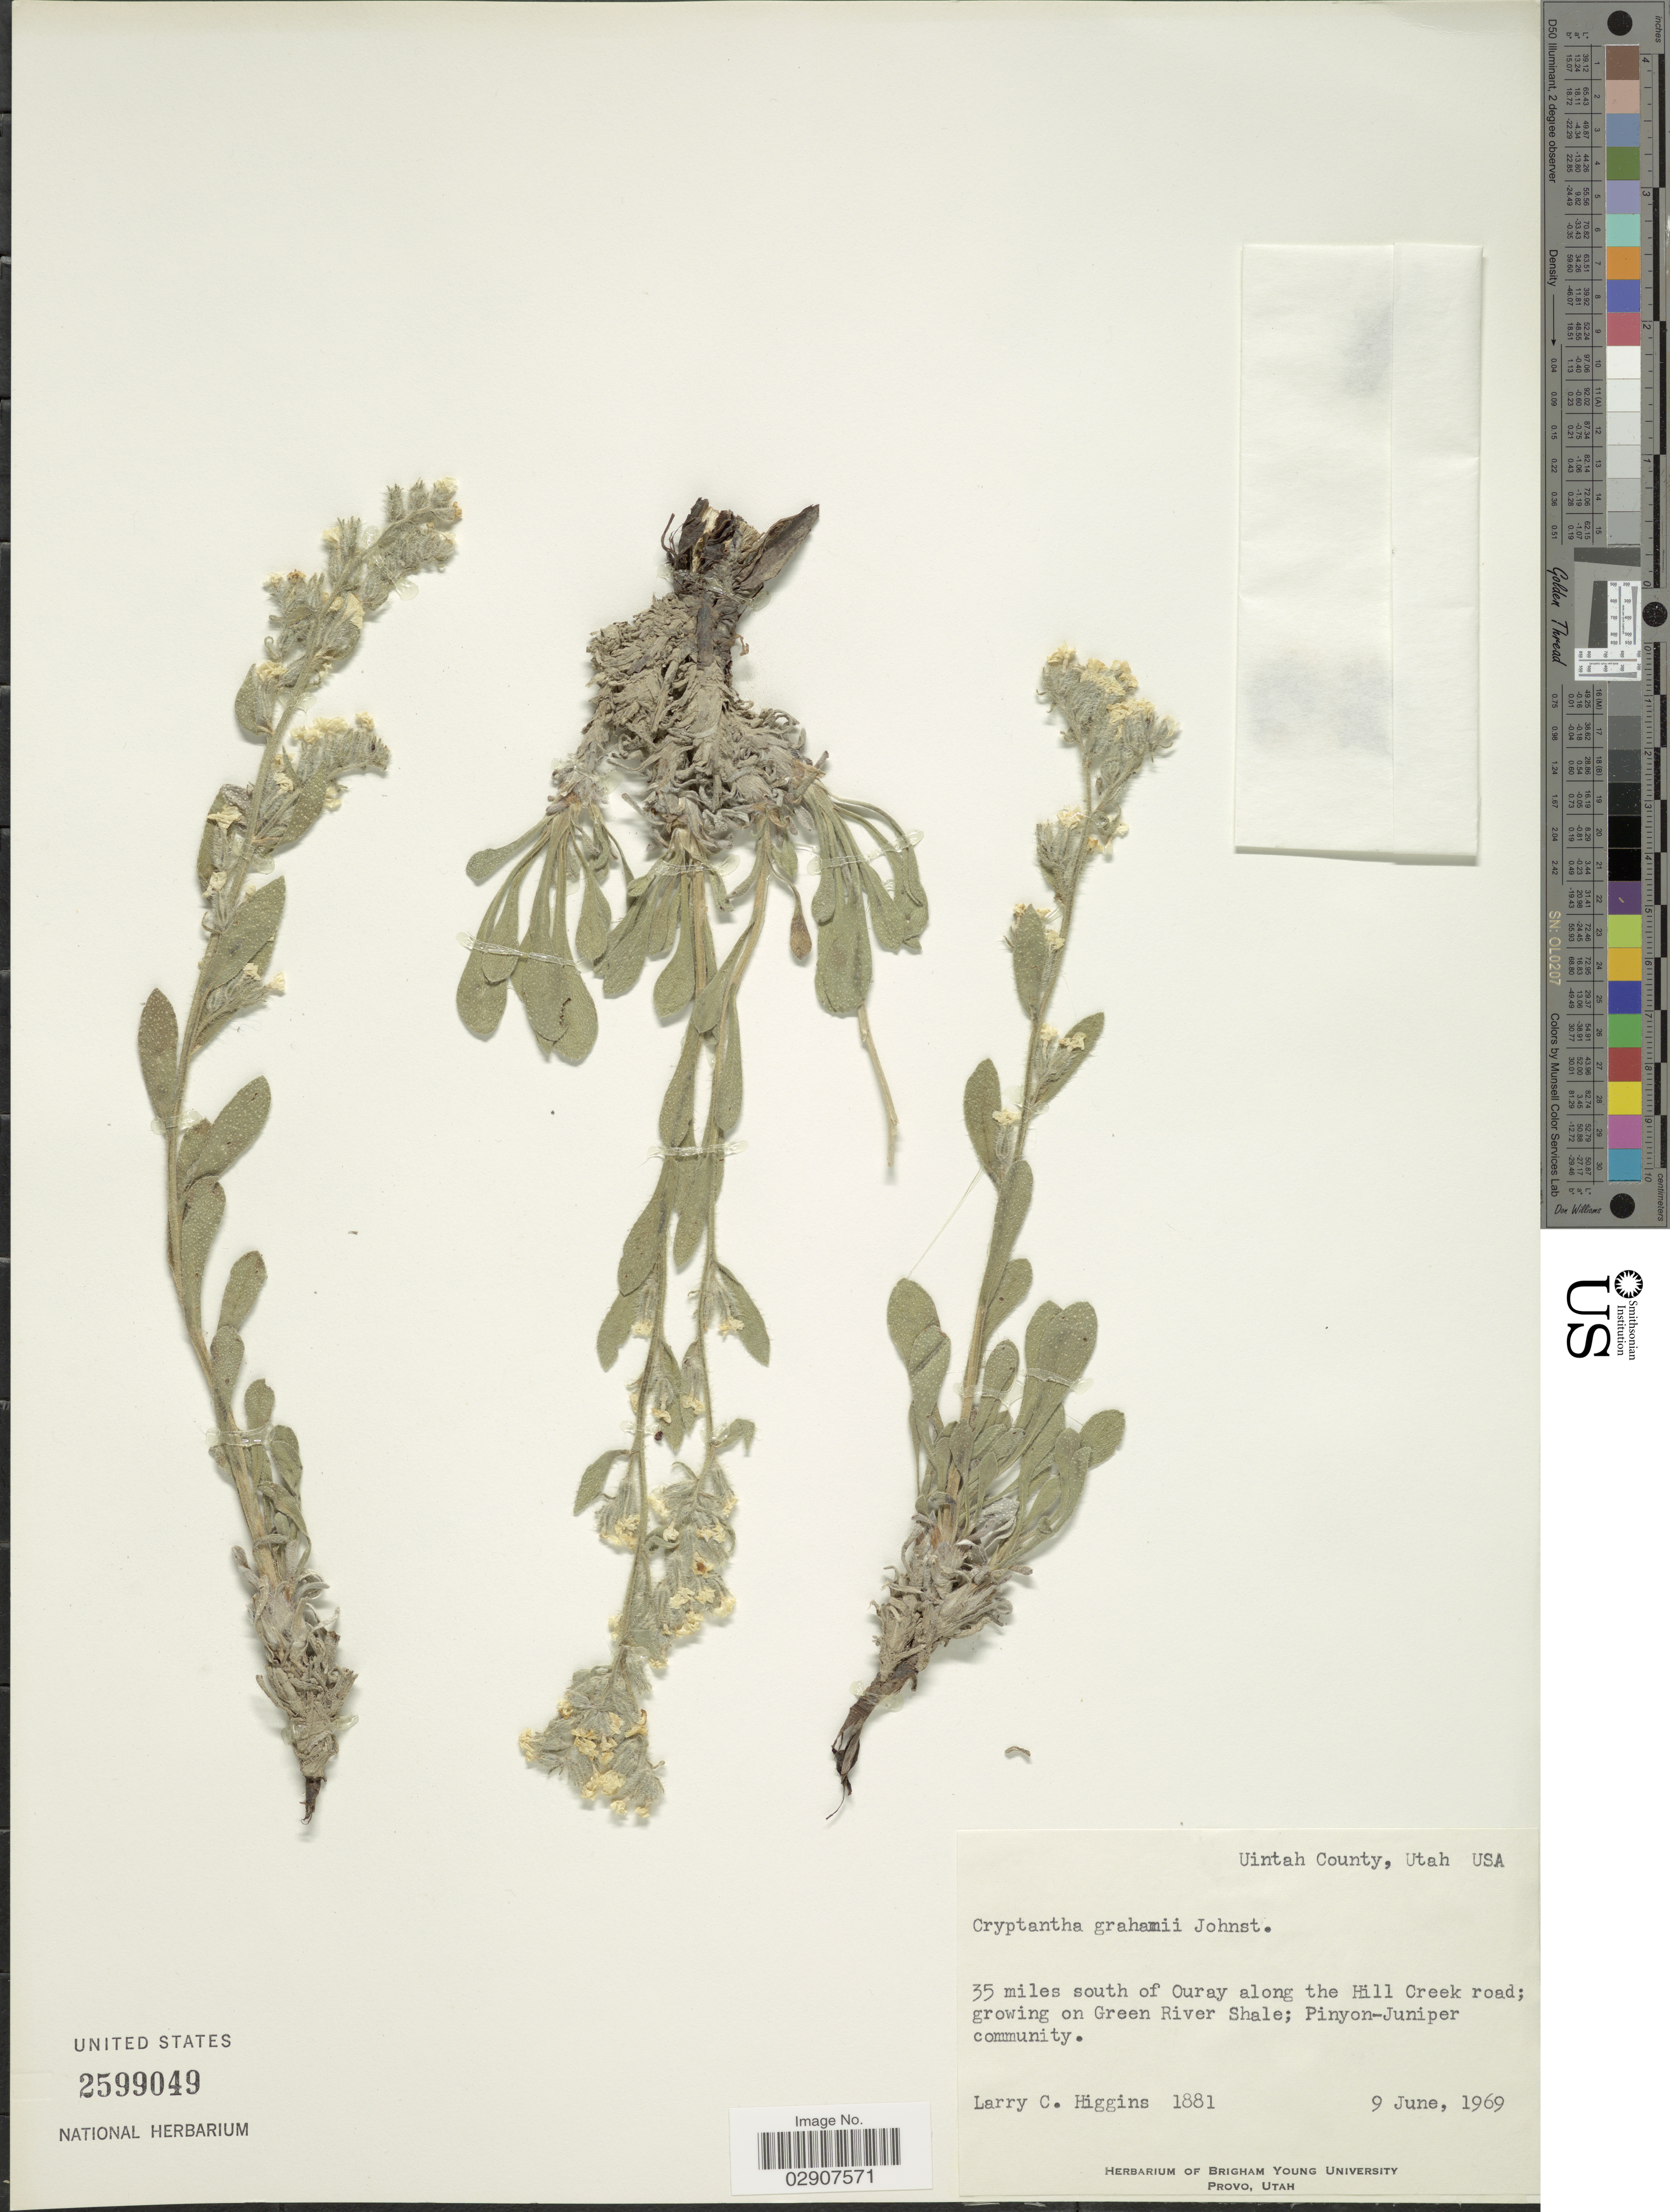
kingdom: Plantae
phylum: Tracheophyta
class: Magnoliopsida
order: Boraginales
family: Boraginaceae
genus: Cryptantha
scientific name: Cryptantha grahamii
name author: I.M. Johnst.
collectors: L. Higgins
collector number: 1881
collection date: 1969-06-09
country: United States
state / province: Utah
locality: Uintah County, 35 miles south of Ouray along the Hill Creek roadp; growing on Green River Shale; Pinyon-Juniper community.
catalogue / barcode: US 2599049